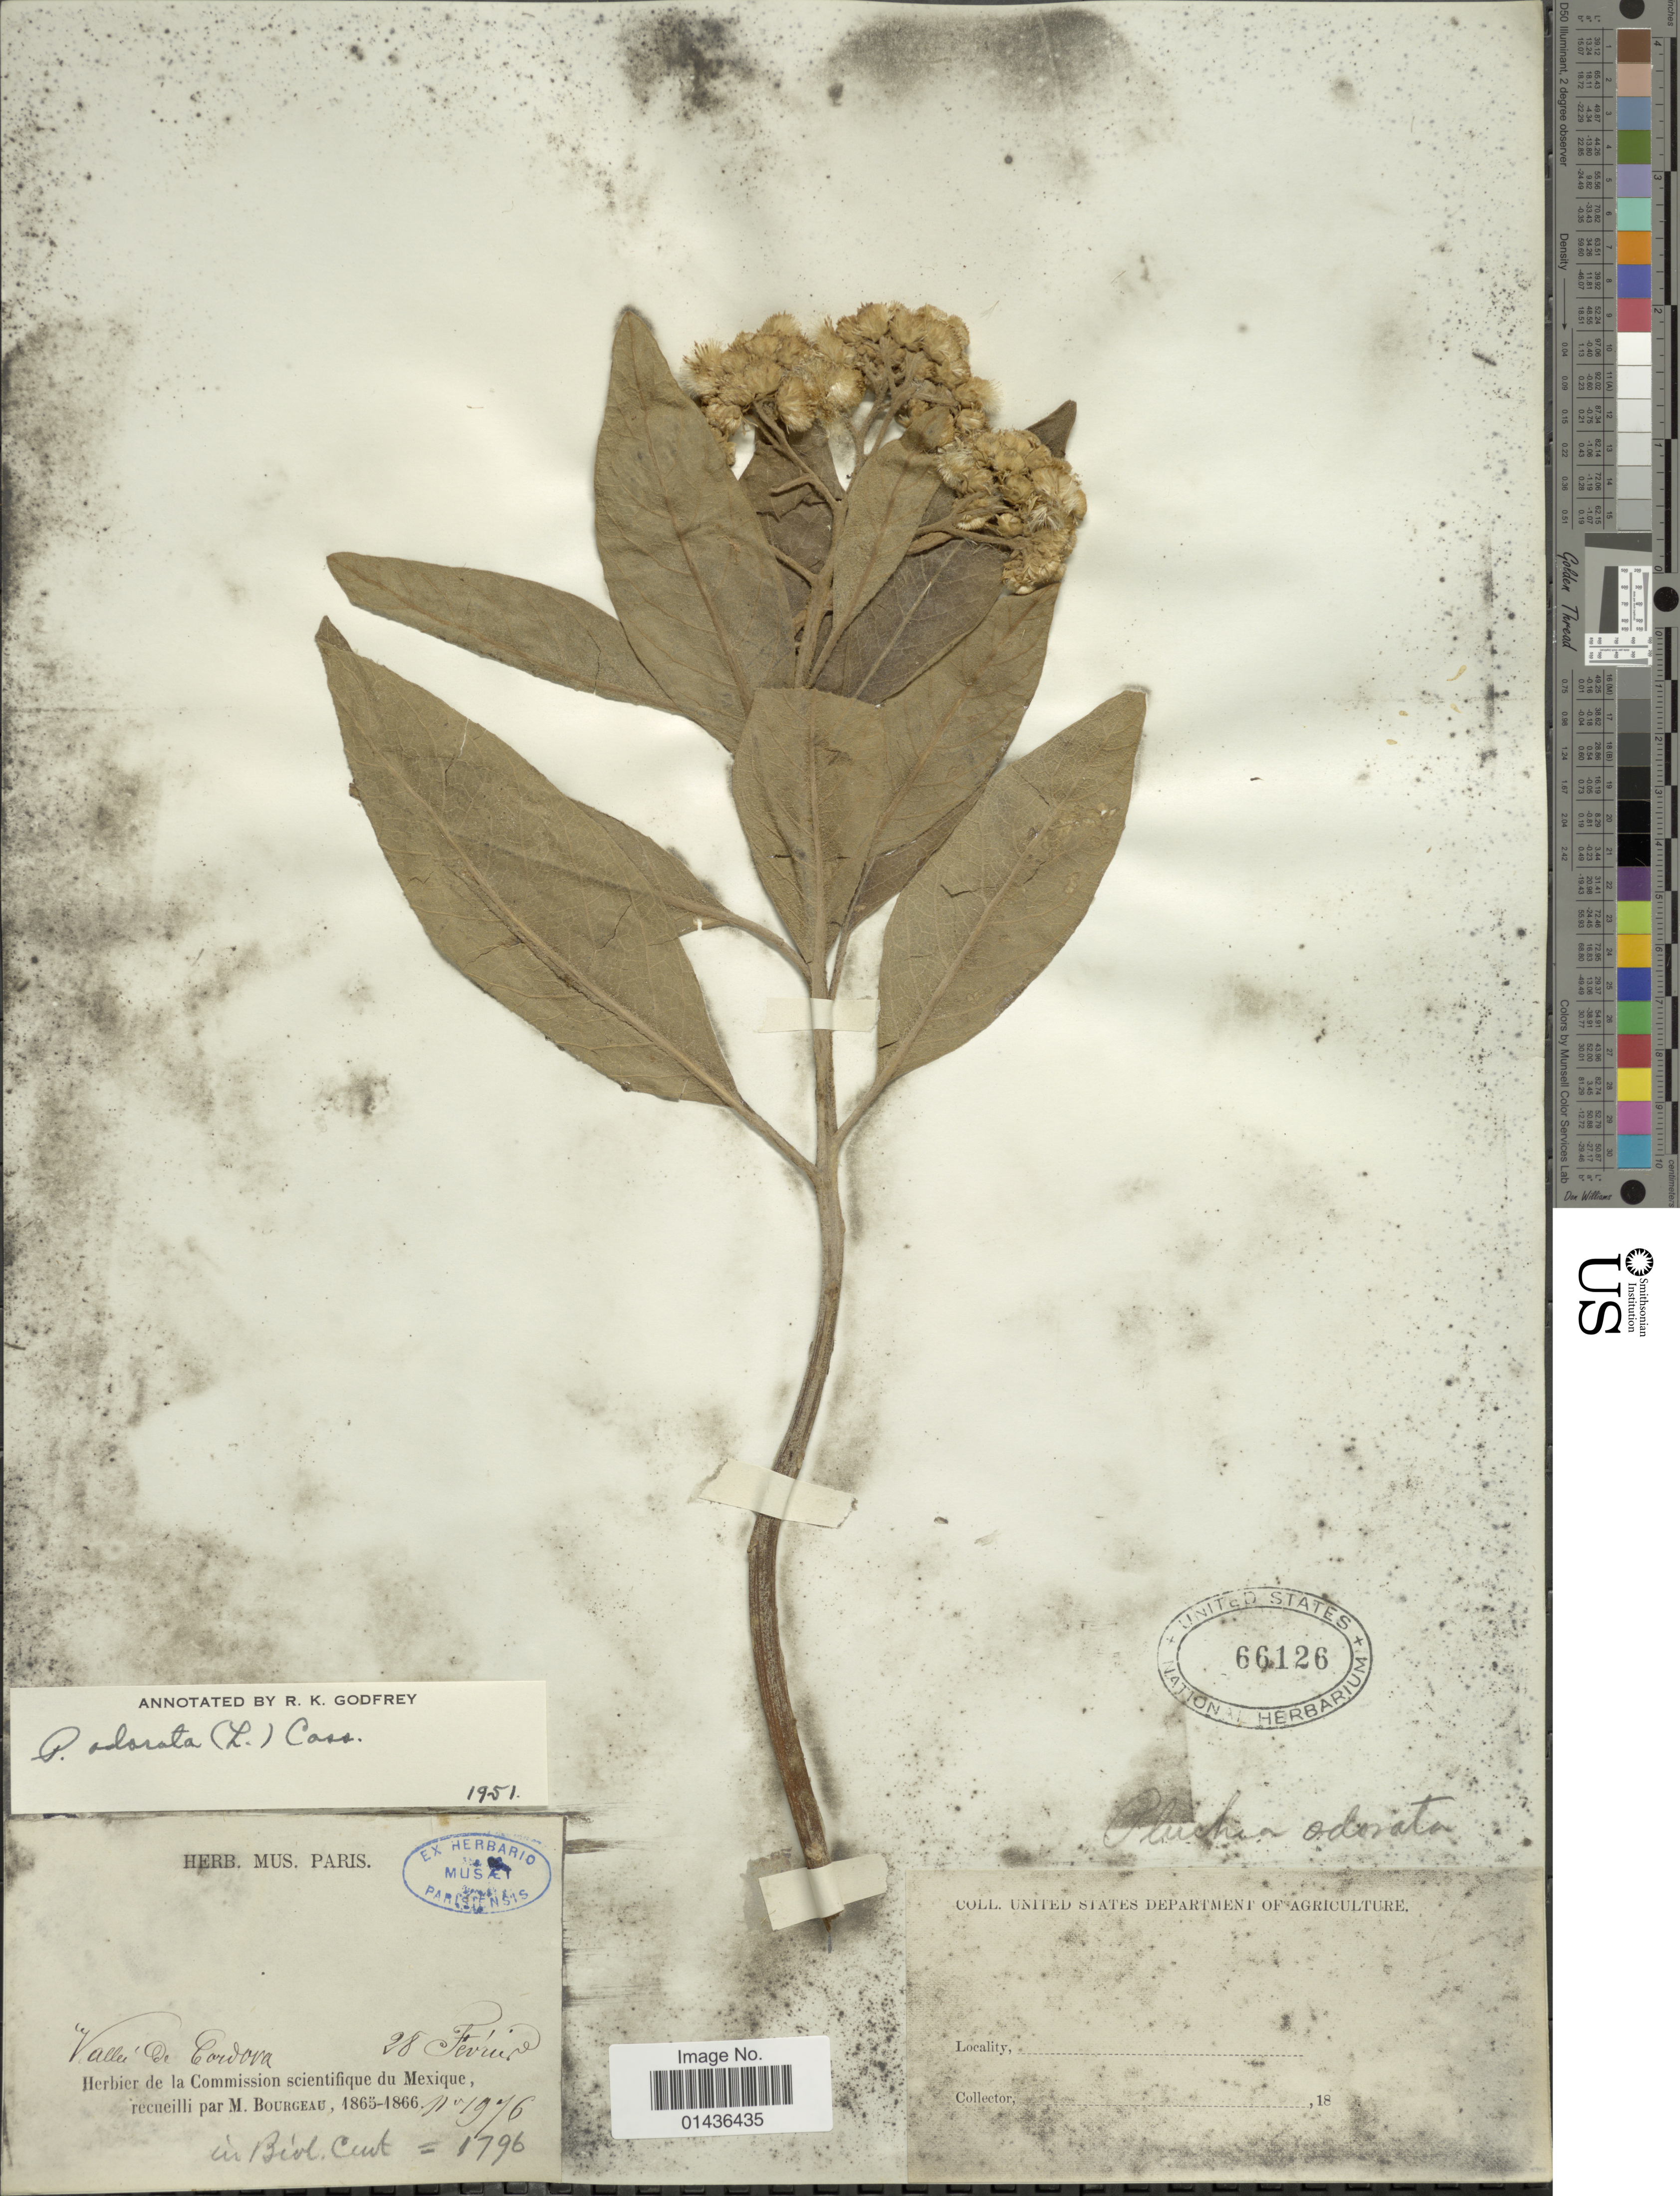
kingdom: Plantae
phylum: Tracheophyta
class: Magnoliopsida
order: Asterales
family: Asteraceae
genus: Pluchea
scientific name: Pluchea carolinensis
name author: (Jacq.) D. Don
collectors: M. Bourgeau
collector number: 1976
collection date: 1865-02-28/1866-02-28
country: Mexico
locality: Vallei de Cordova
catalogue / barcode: US 66126